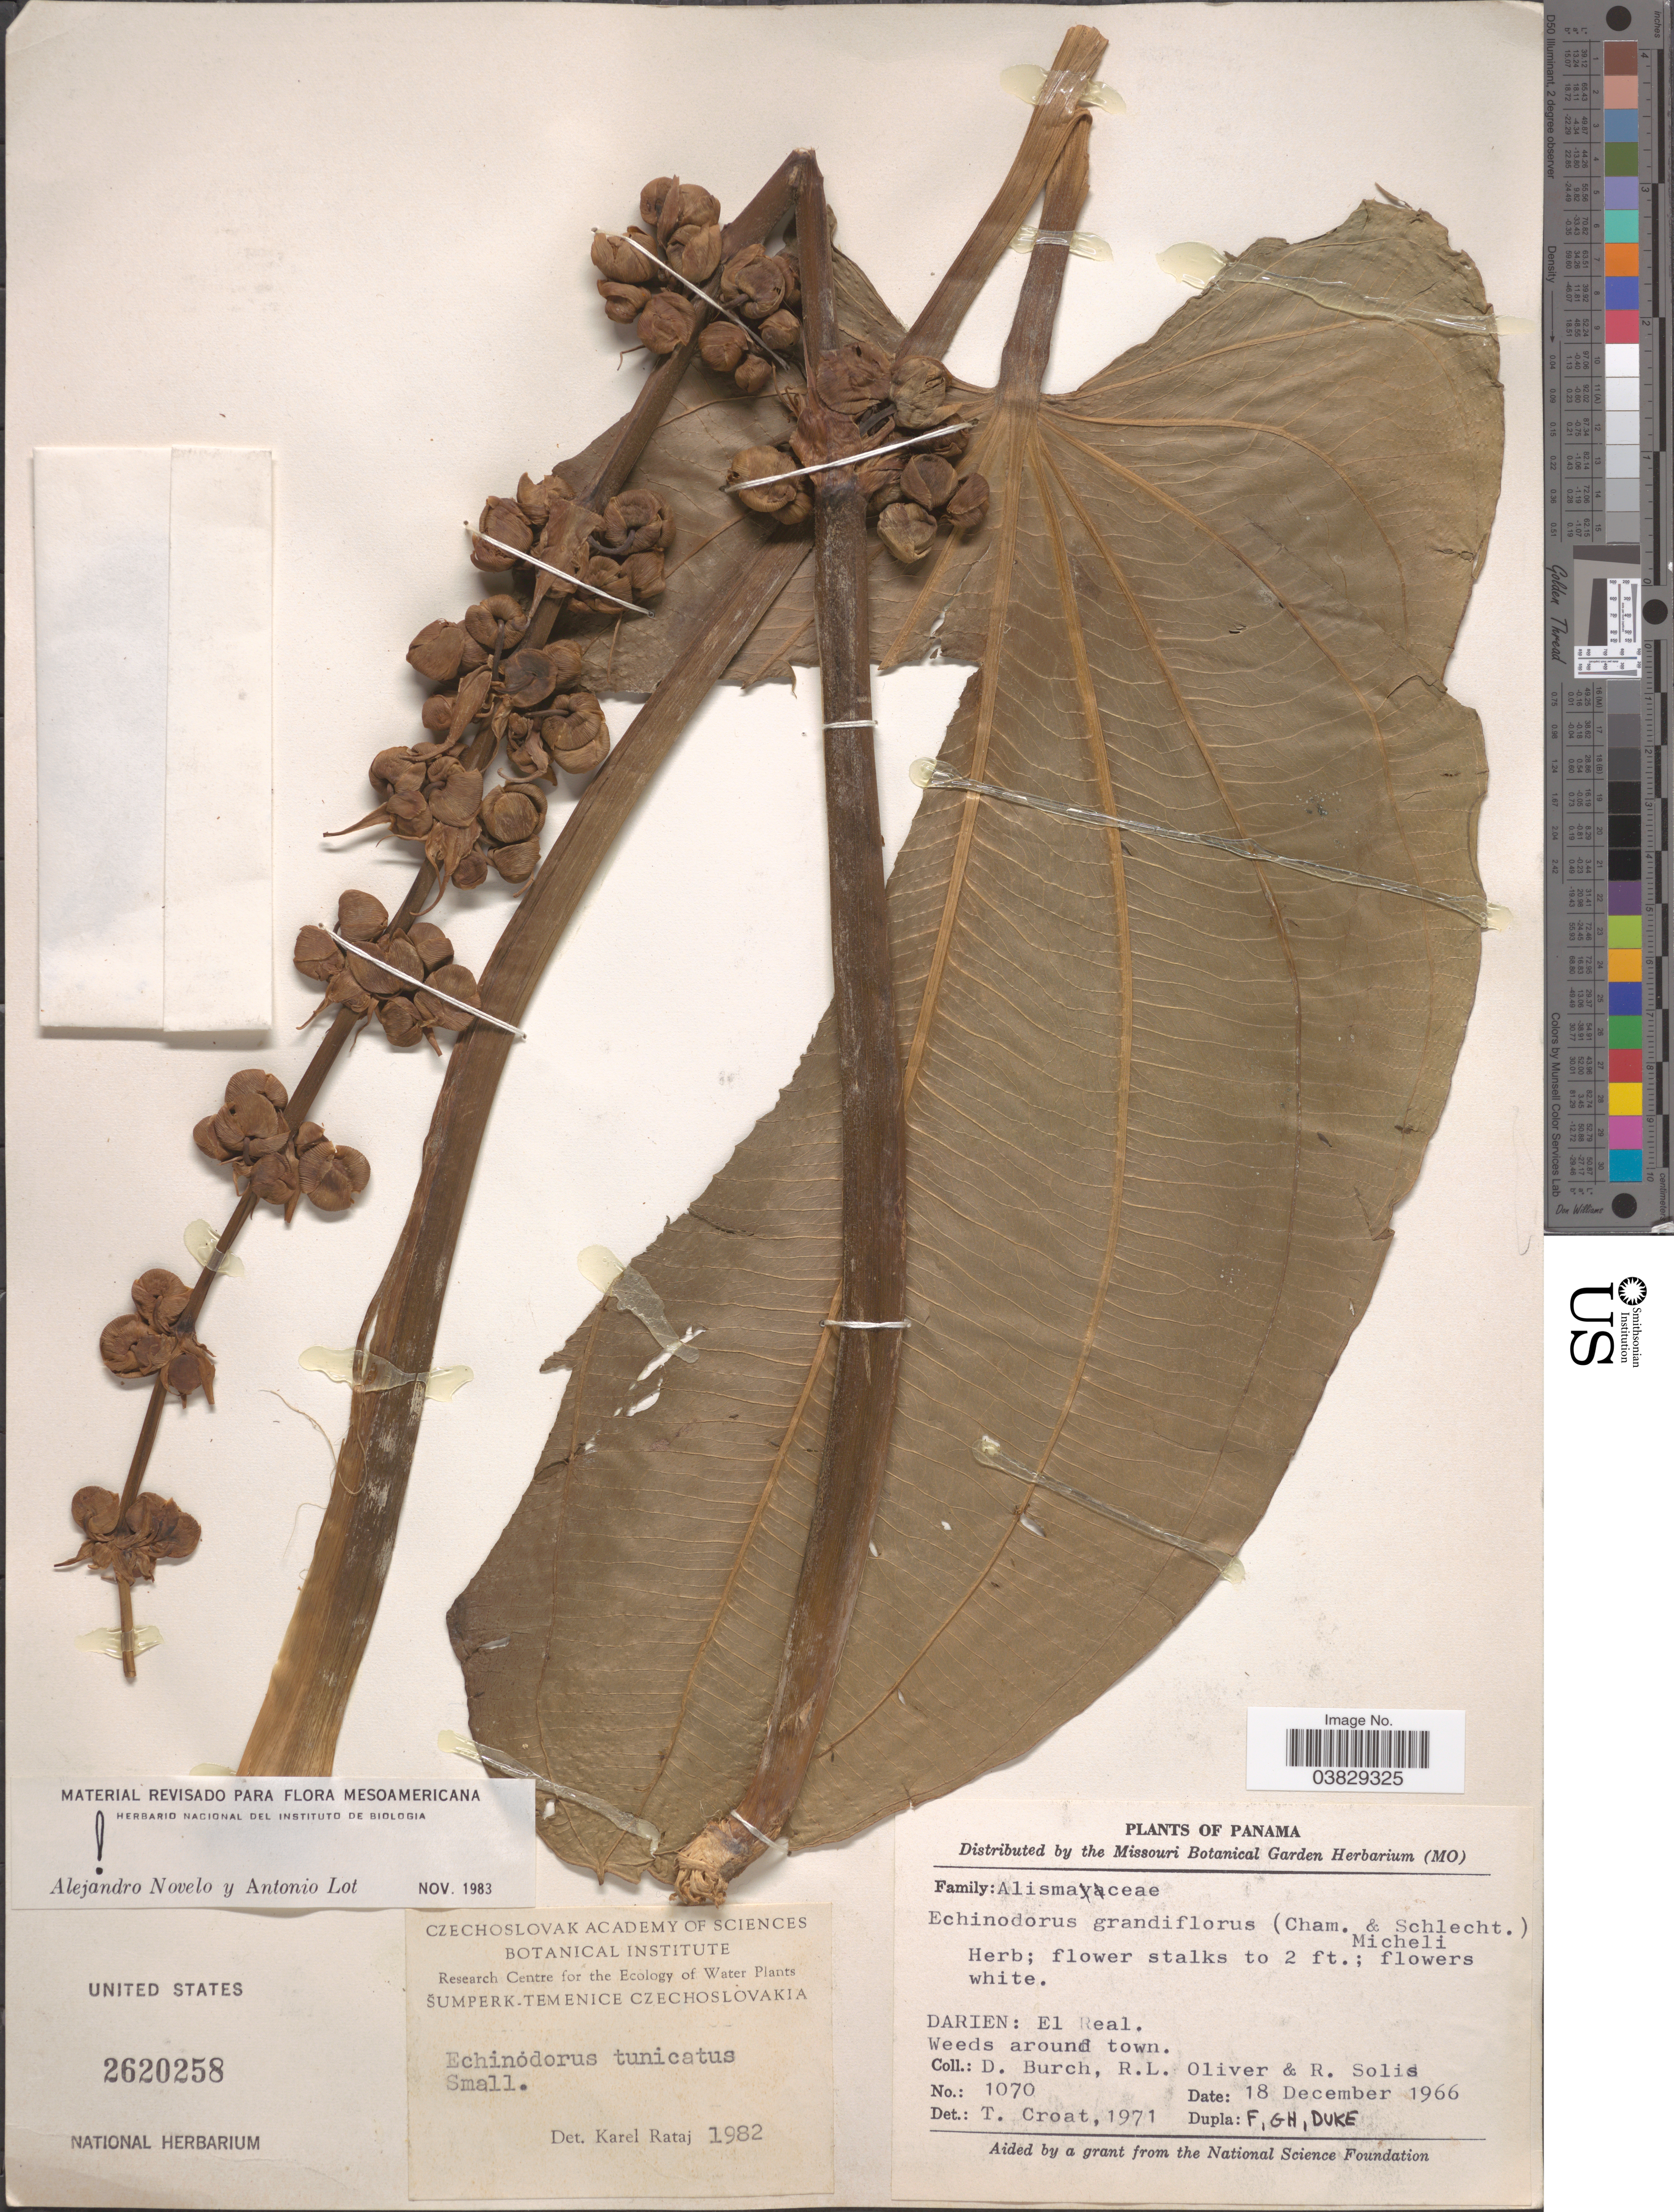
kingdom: Plantae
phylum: Tracheophyta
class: Liliopsida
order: Alismatales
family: Alismataceae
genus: Echinodorus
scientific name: Echinodorus tunicatus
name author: Small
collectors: D. Burch, R. Oliver & R. Solis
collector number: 1070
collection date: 1966-12-18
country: Panama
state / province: Darien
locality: El Real.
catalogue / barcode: US 2620258